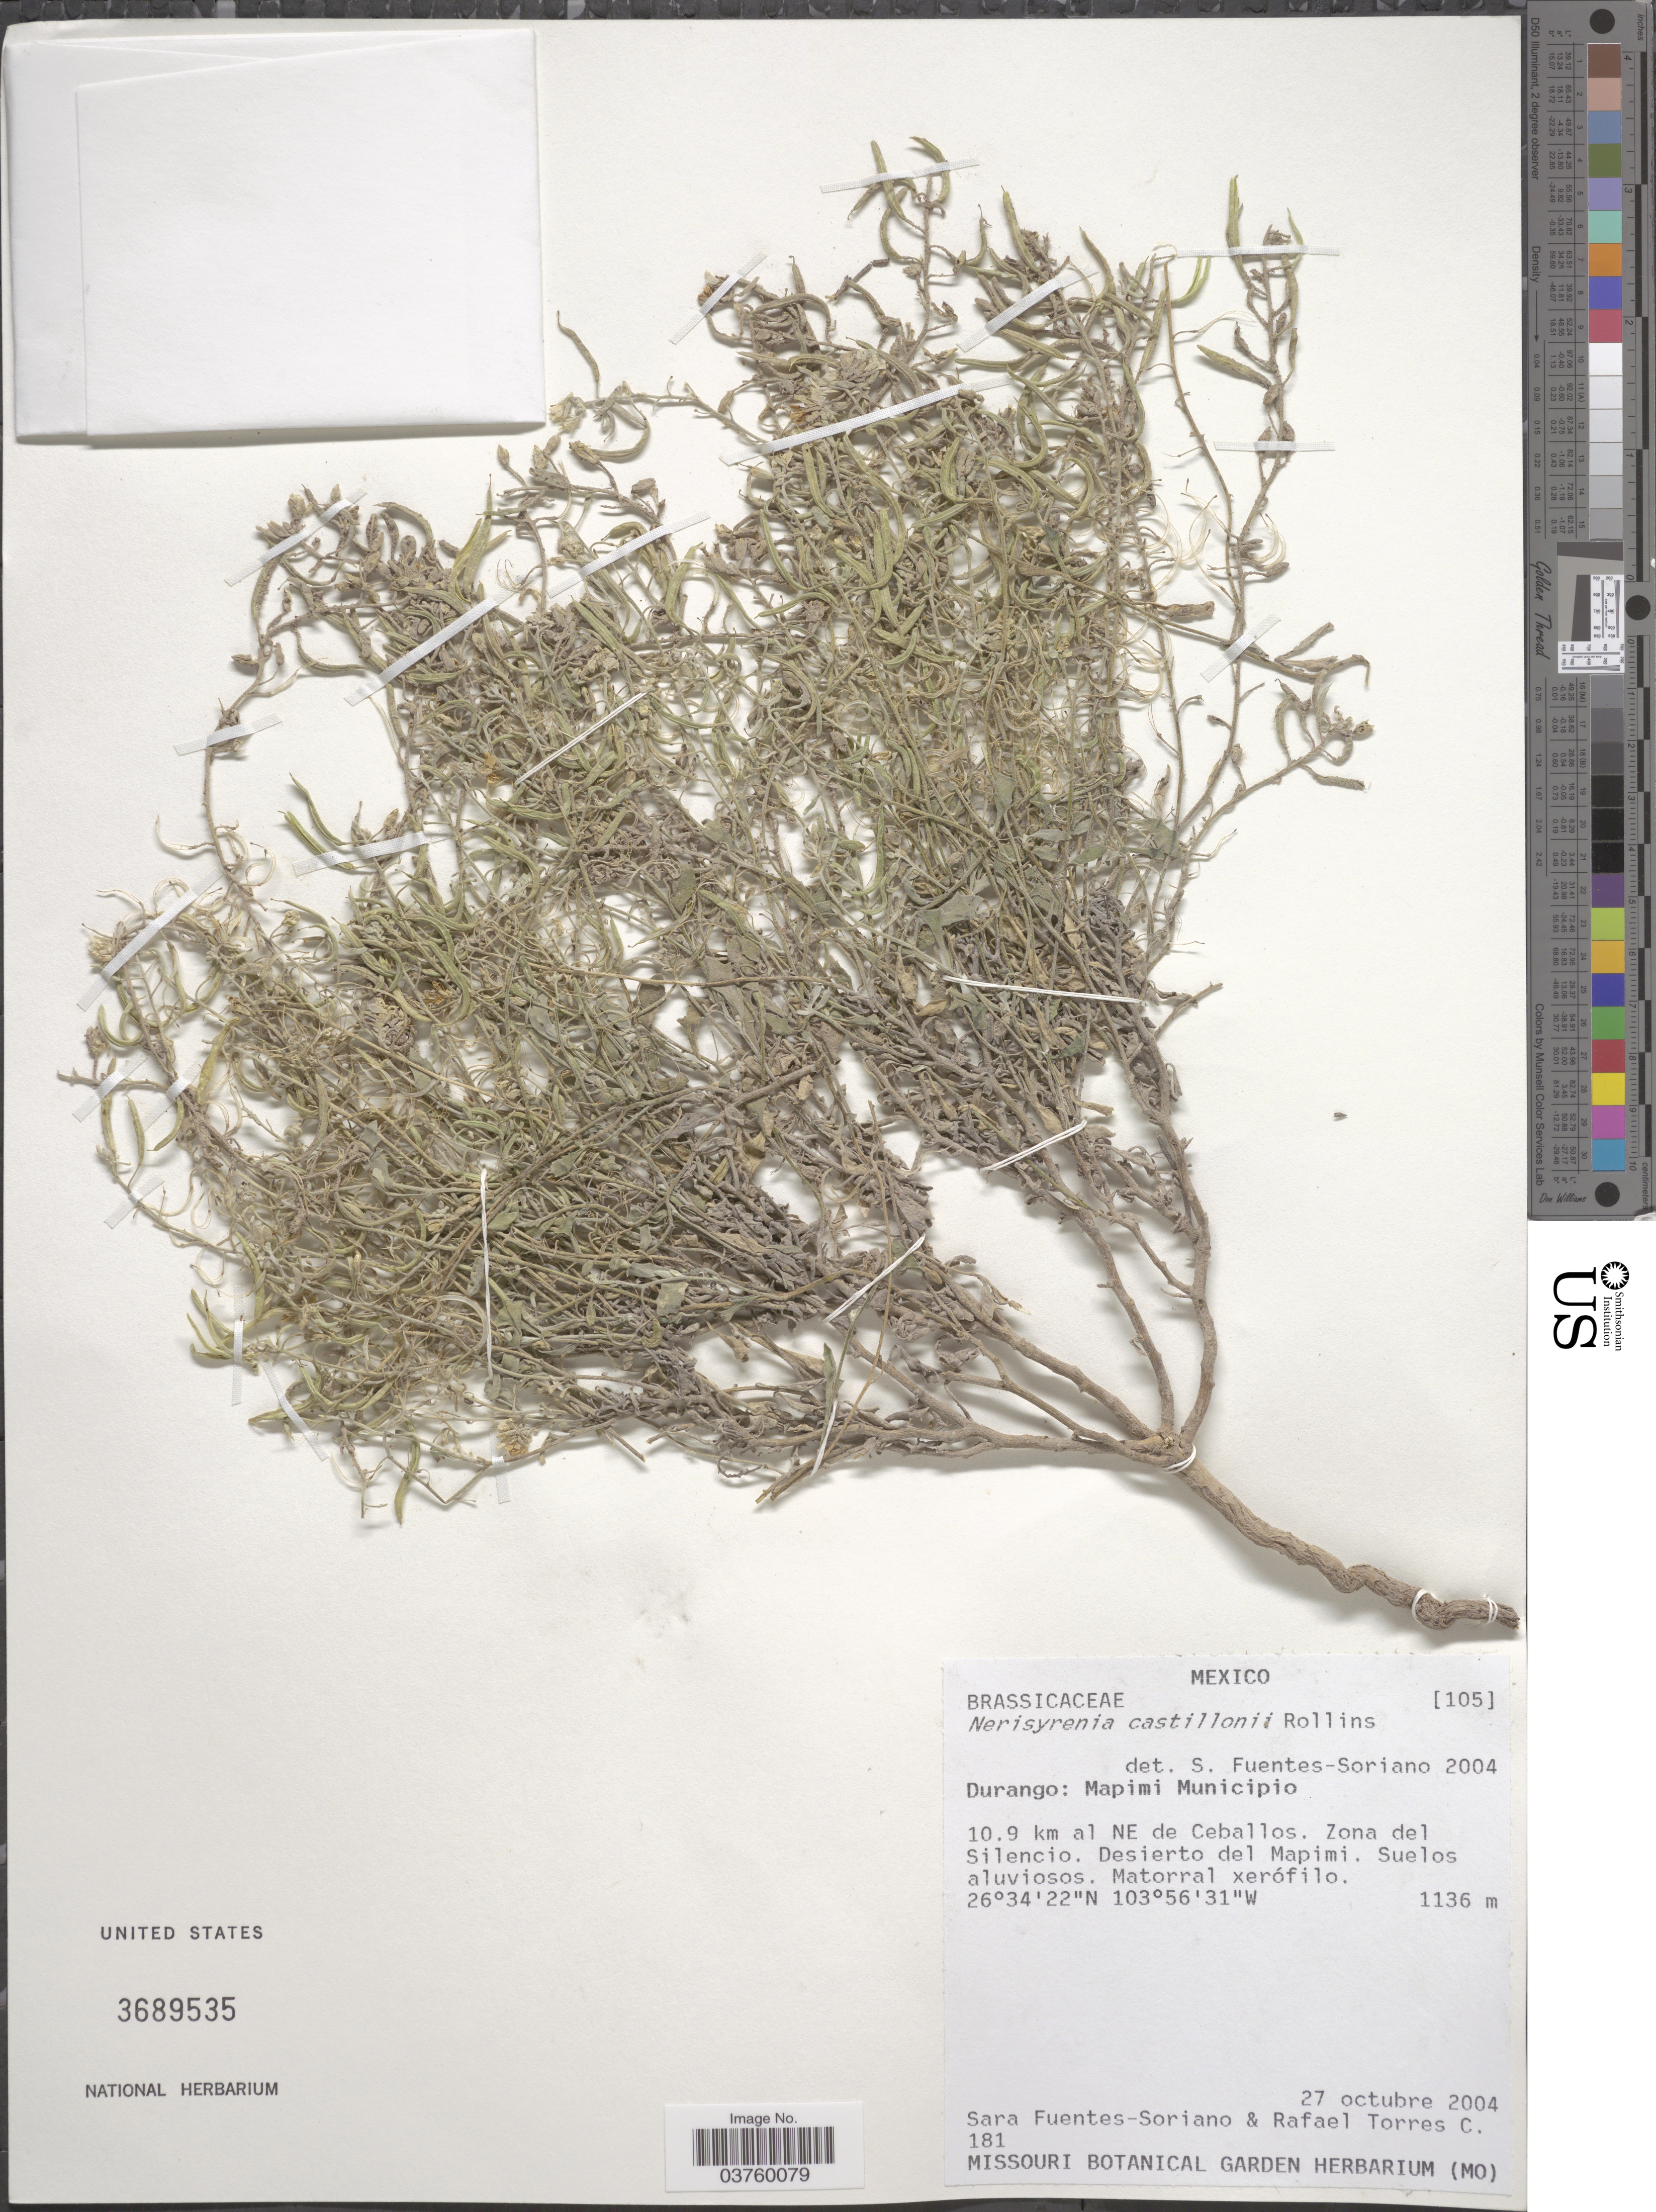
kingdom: Plantae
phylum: Tracheophyta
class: Magnoliopsida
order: Brassicales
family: Brassicaceae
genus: Nerisyrenia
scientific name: Nerisyrenia castillonii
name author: Rollins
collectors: S. Fuentes-Soriano & R. Torres C.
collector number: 181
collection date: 2004-10-27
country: Mexico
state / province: Durango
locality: Mapimi Municipio. 10.9 km al NE de Ceballos. Zona del Silencio. Desierto del Mapimi.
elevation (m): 1136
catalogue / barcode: US 3689535